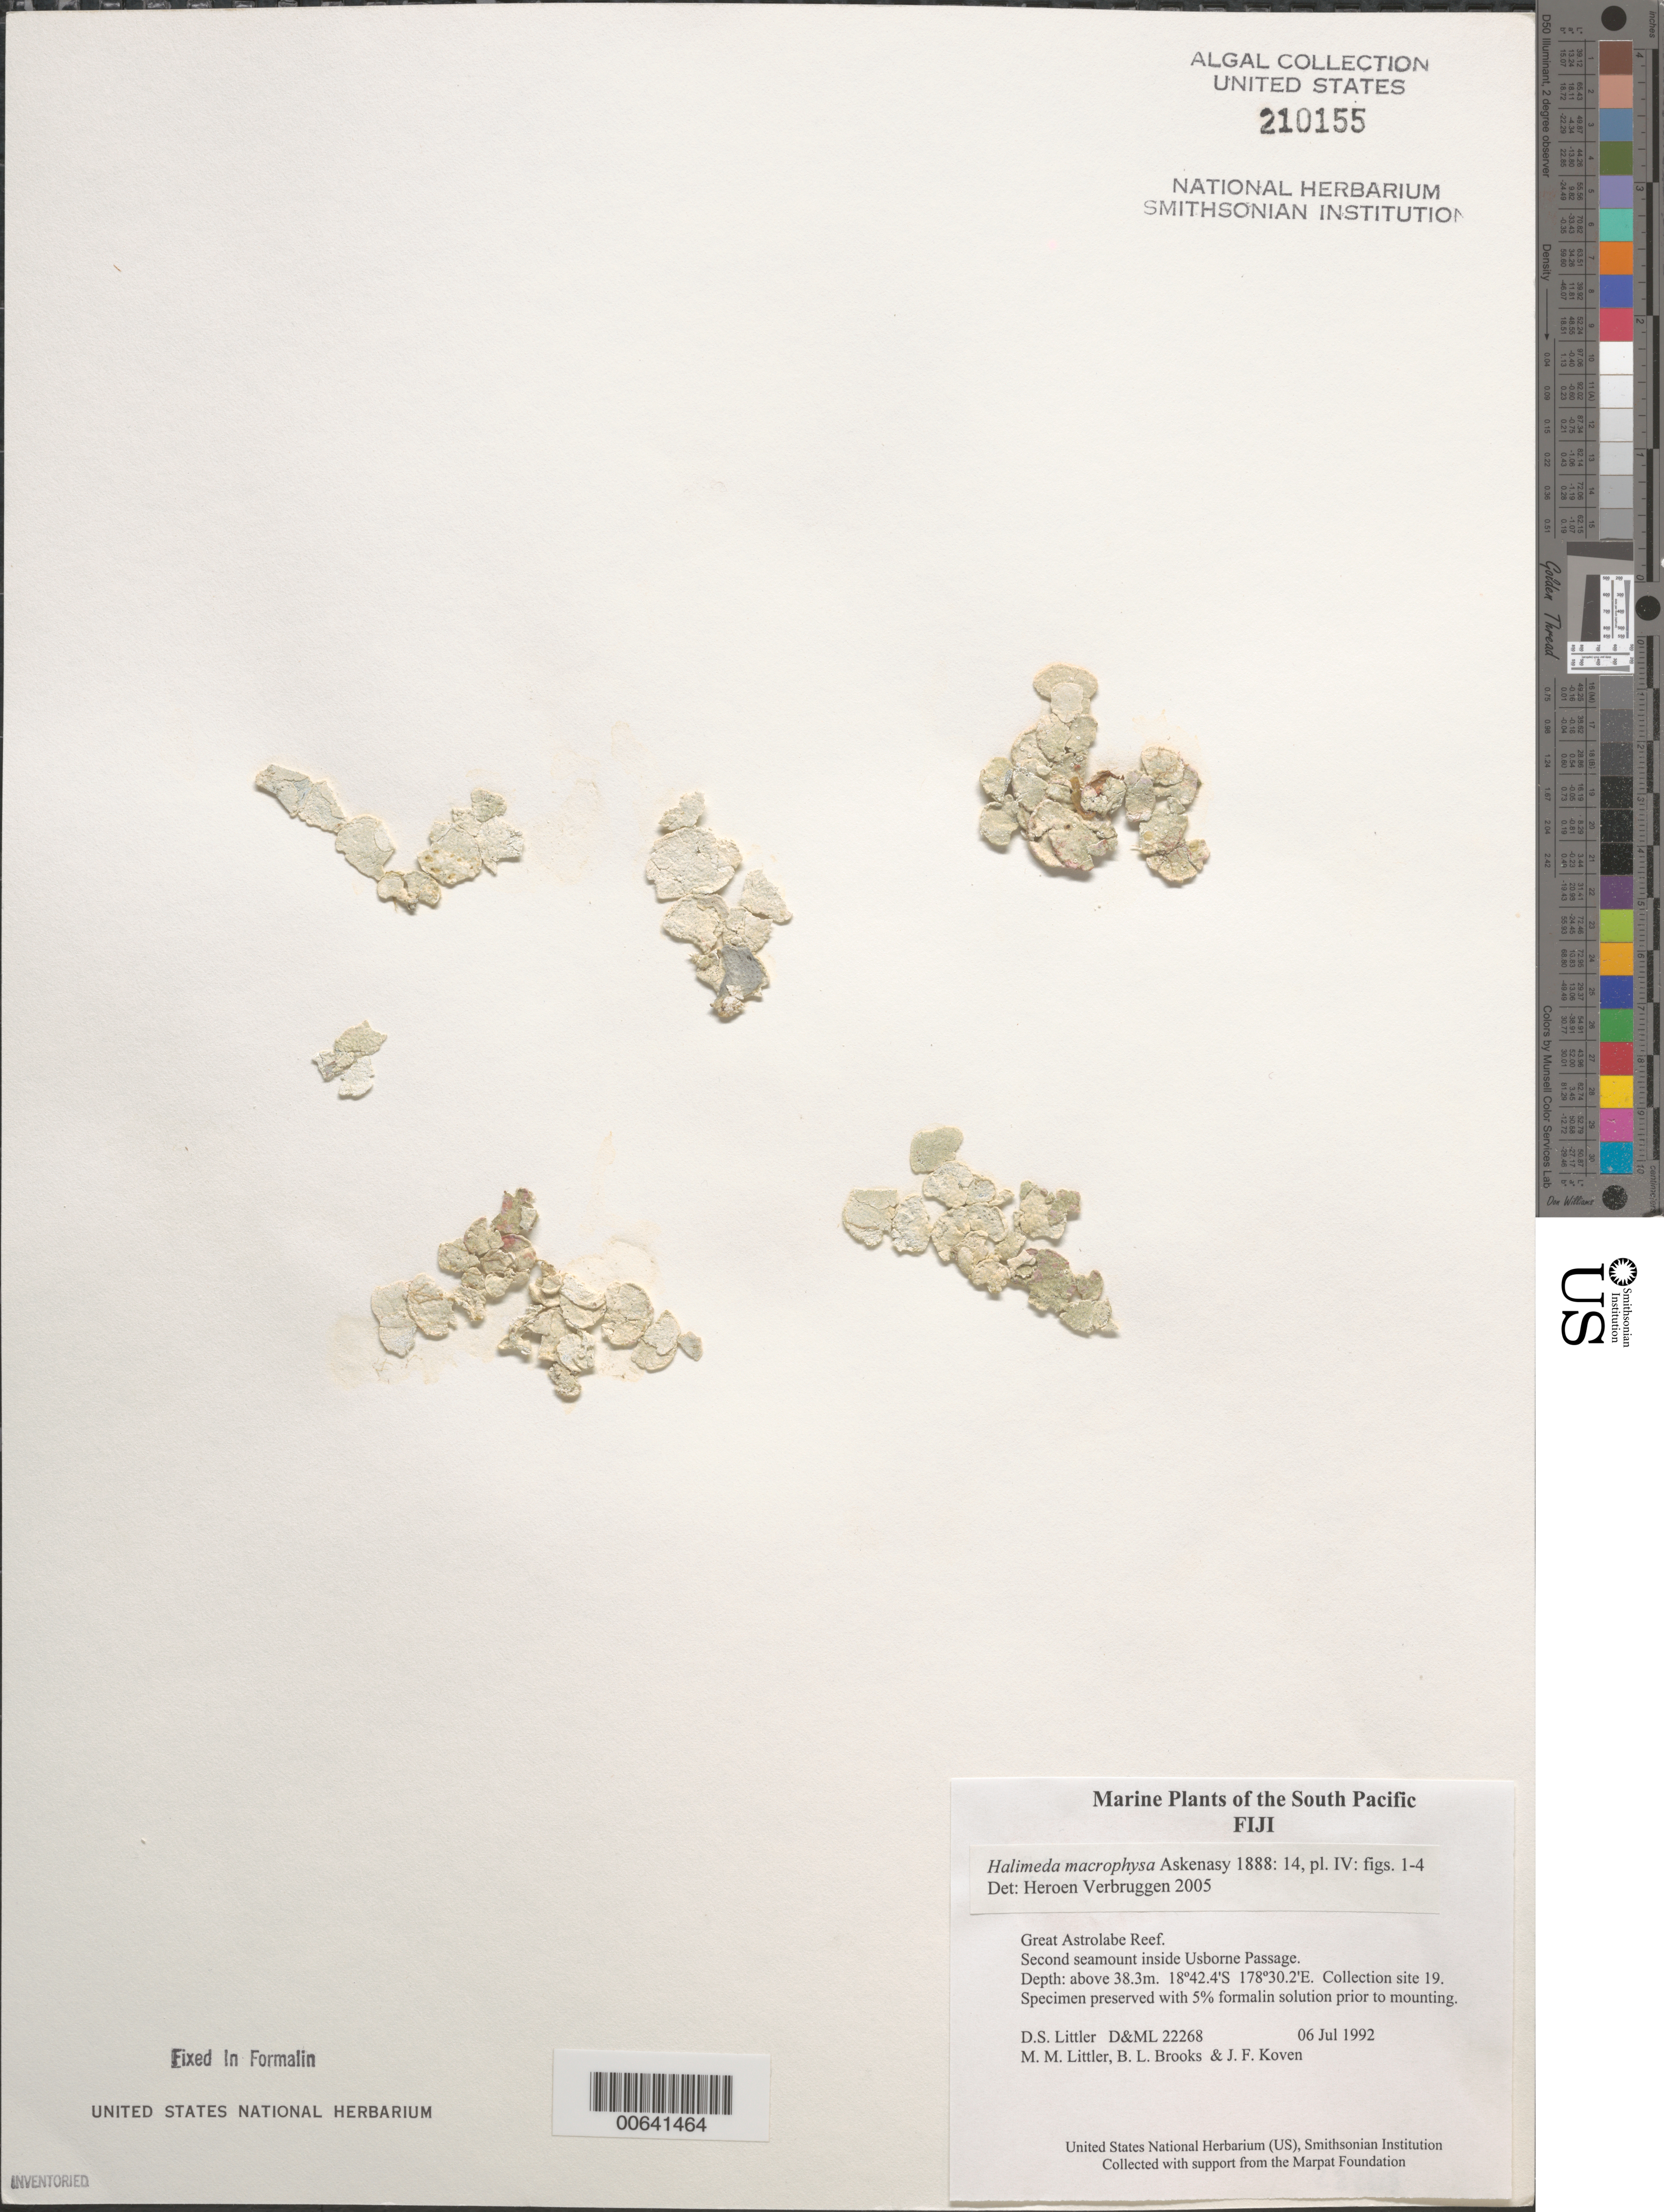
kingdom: Plantae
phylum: Chlorophyta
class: Ulvophyceae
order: Bryopsidales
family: Halimedaceae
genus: Halimeda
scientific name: Halimeda macrophysa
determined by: Verbruggen, H.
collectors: D. S. Littler, M. M. Littler, B. Brooks & J. Koven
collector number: D&ML 22268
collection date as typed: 06 Jul 1992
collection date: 1992-07-06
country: Fiji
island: Great Astrolabe Reef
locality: Great Astrolabe Reef, second seamount inside Usborne Passage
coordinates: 18 42.4'S, 178 30.2'E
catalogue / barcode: US 210155